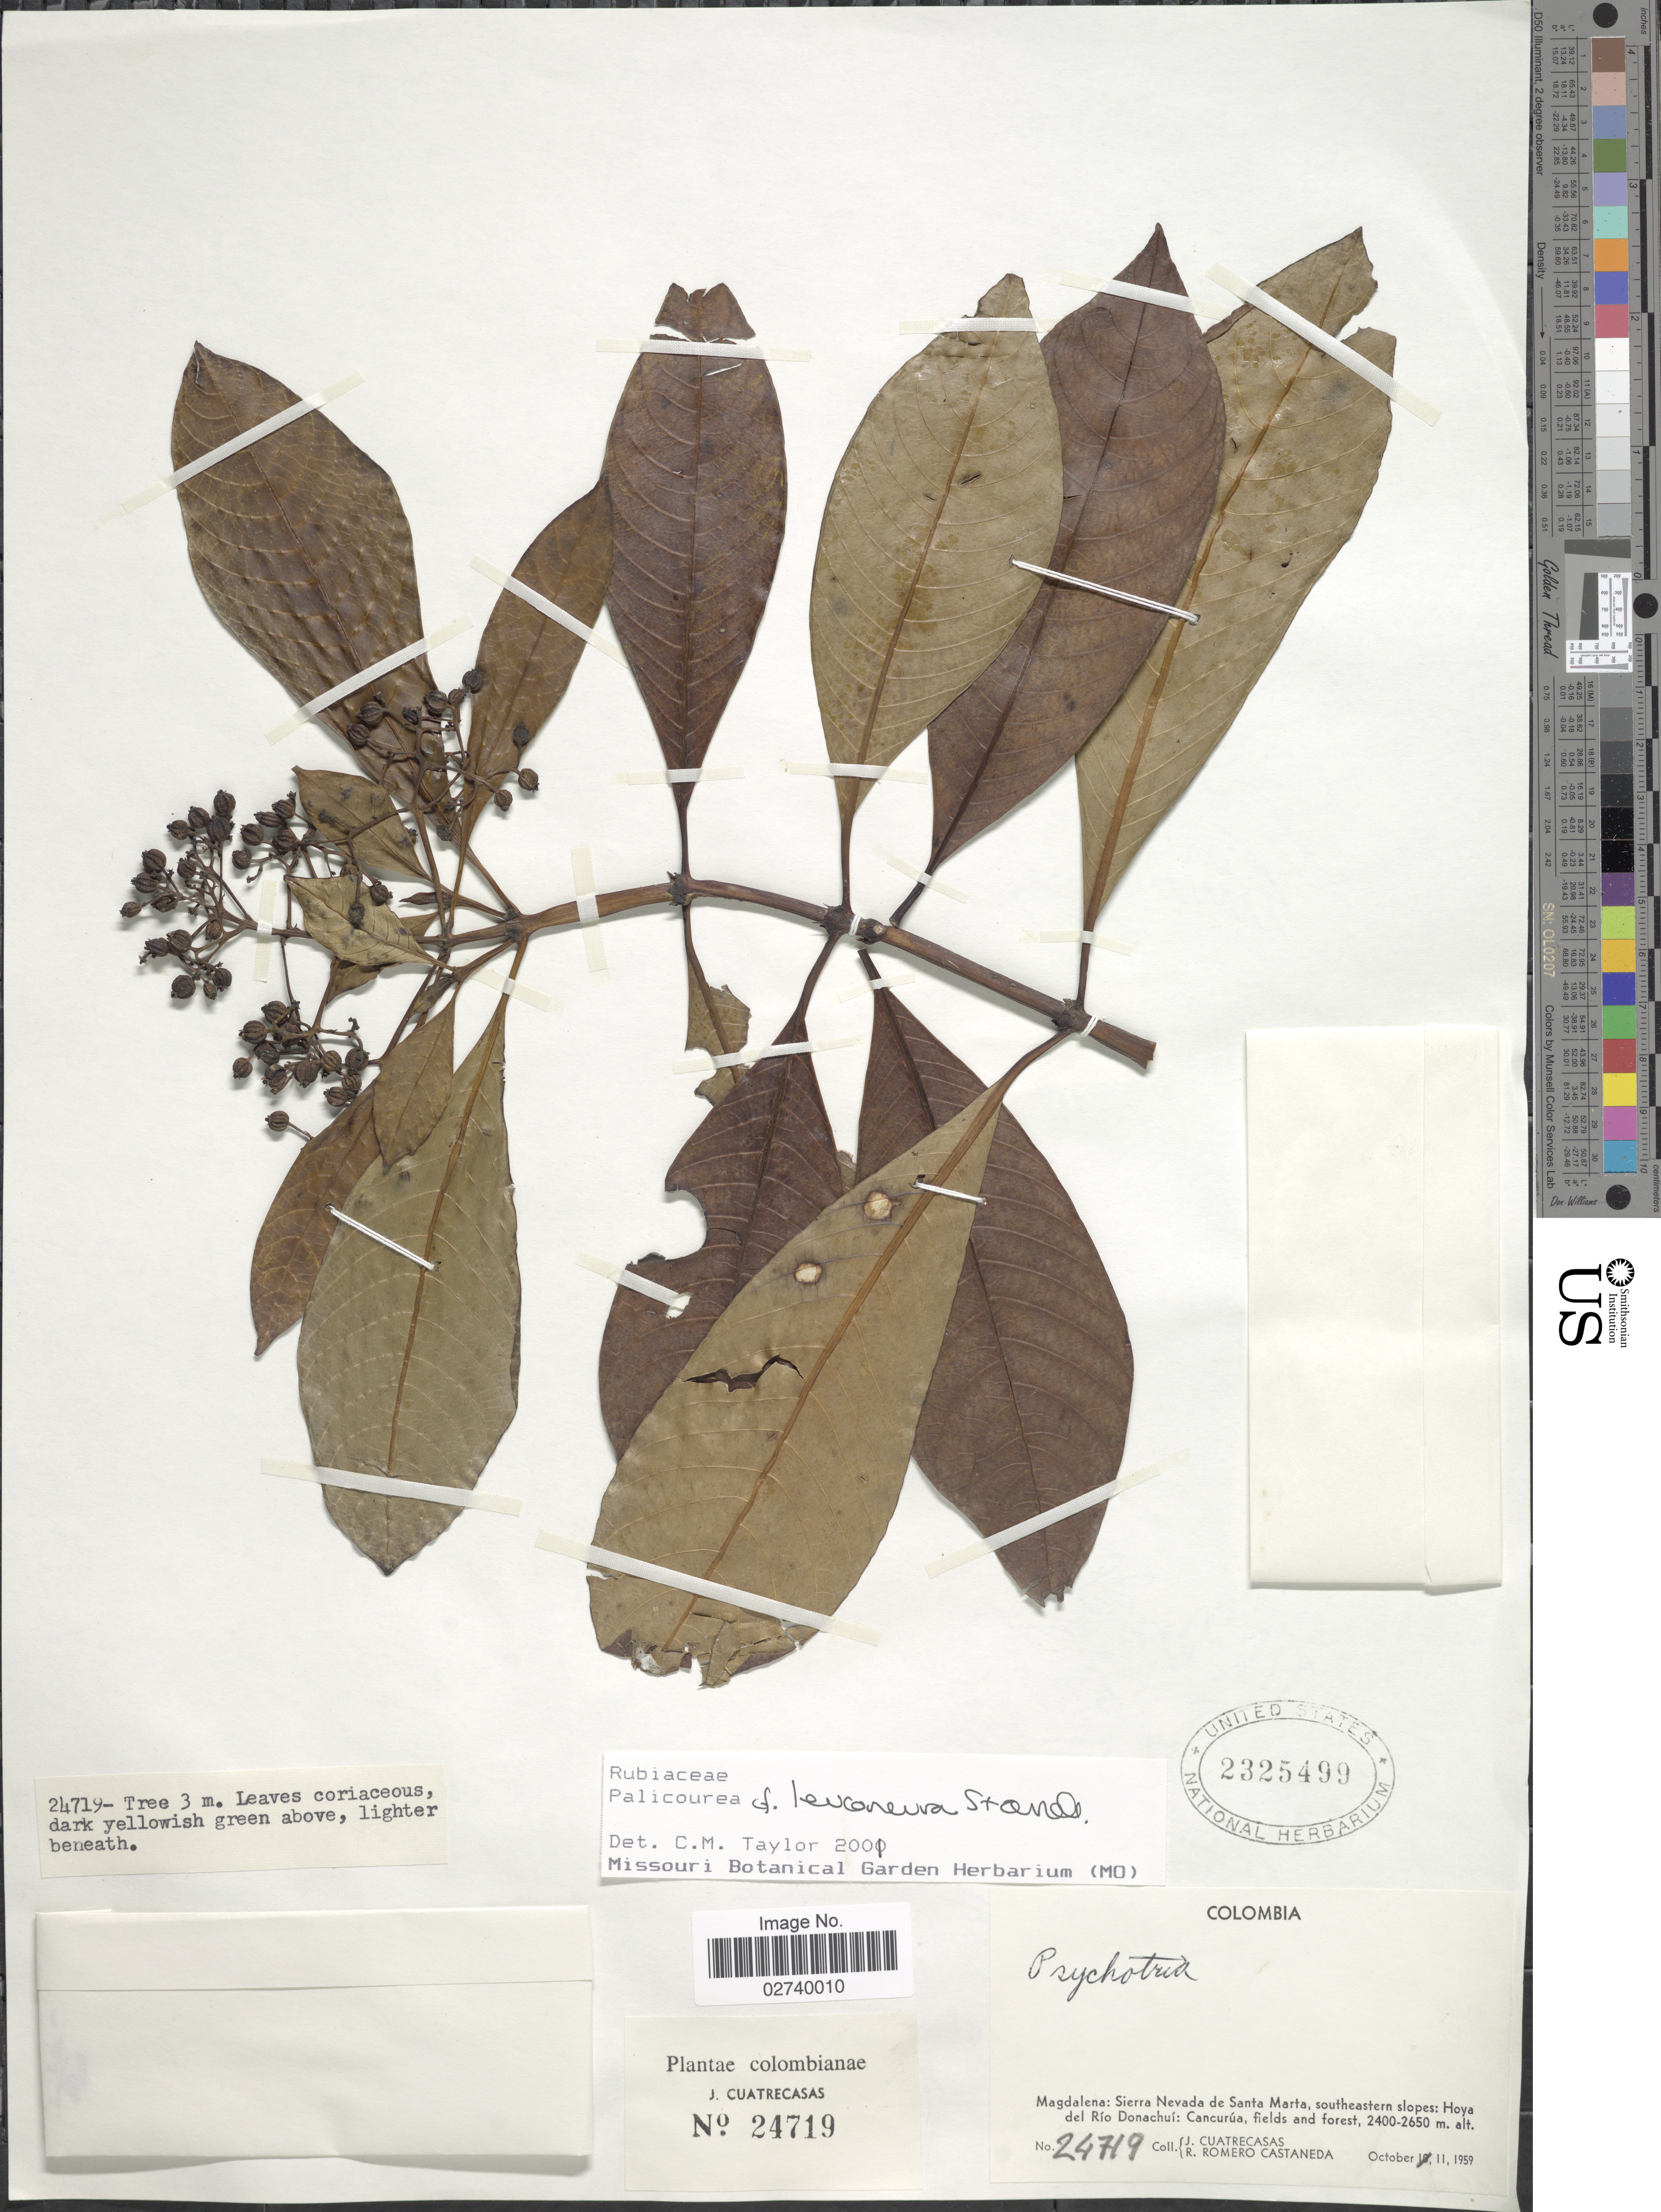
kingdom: Plantae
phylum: Tracheophyta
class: Magnoliopsida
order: Gentianales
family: Rubiaceae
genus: Palicourea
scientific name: Palicourea leuconeura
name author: Standl.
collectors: J. Cuatrecasas & R. Romero Castañeda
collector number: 24719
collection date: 1959-10-11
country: Colombia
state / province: Magdalena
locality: Sierra Nevada de Santa Marta, southeastern slopes: Hoya del Río Donachuí: Cancurúa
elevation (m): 2400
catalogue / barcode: US 2325499